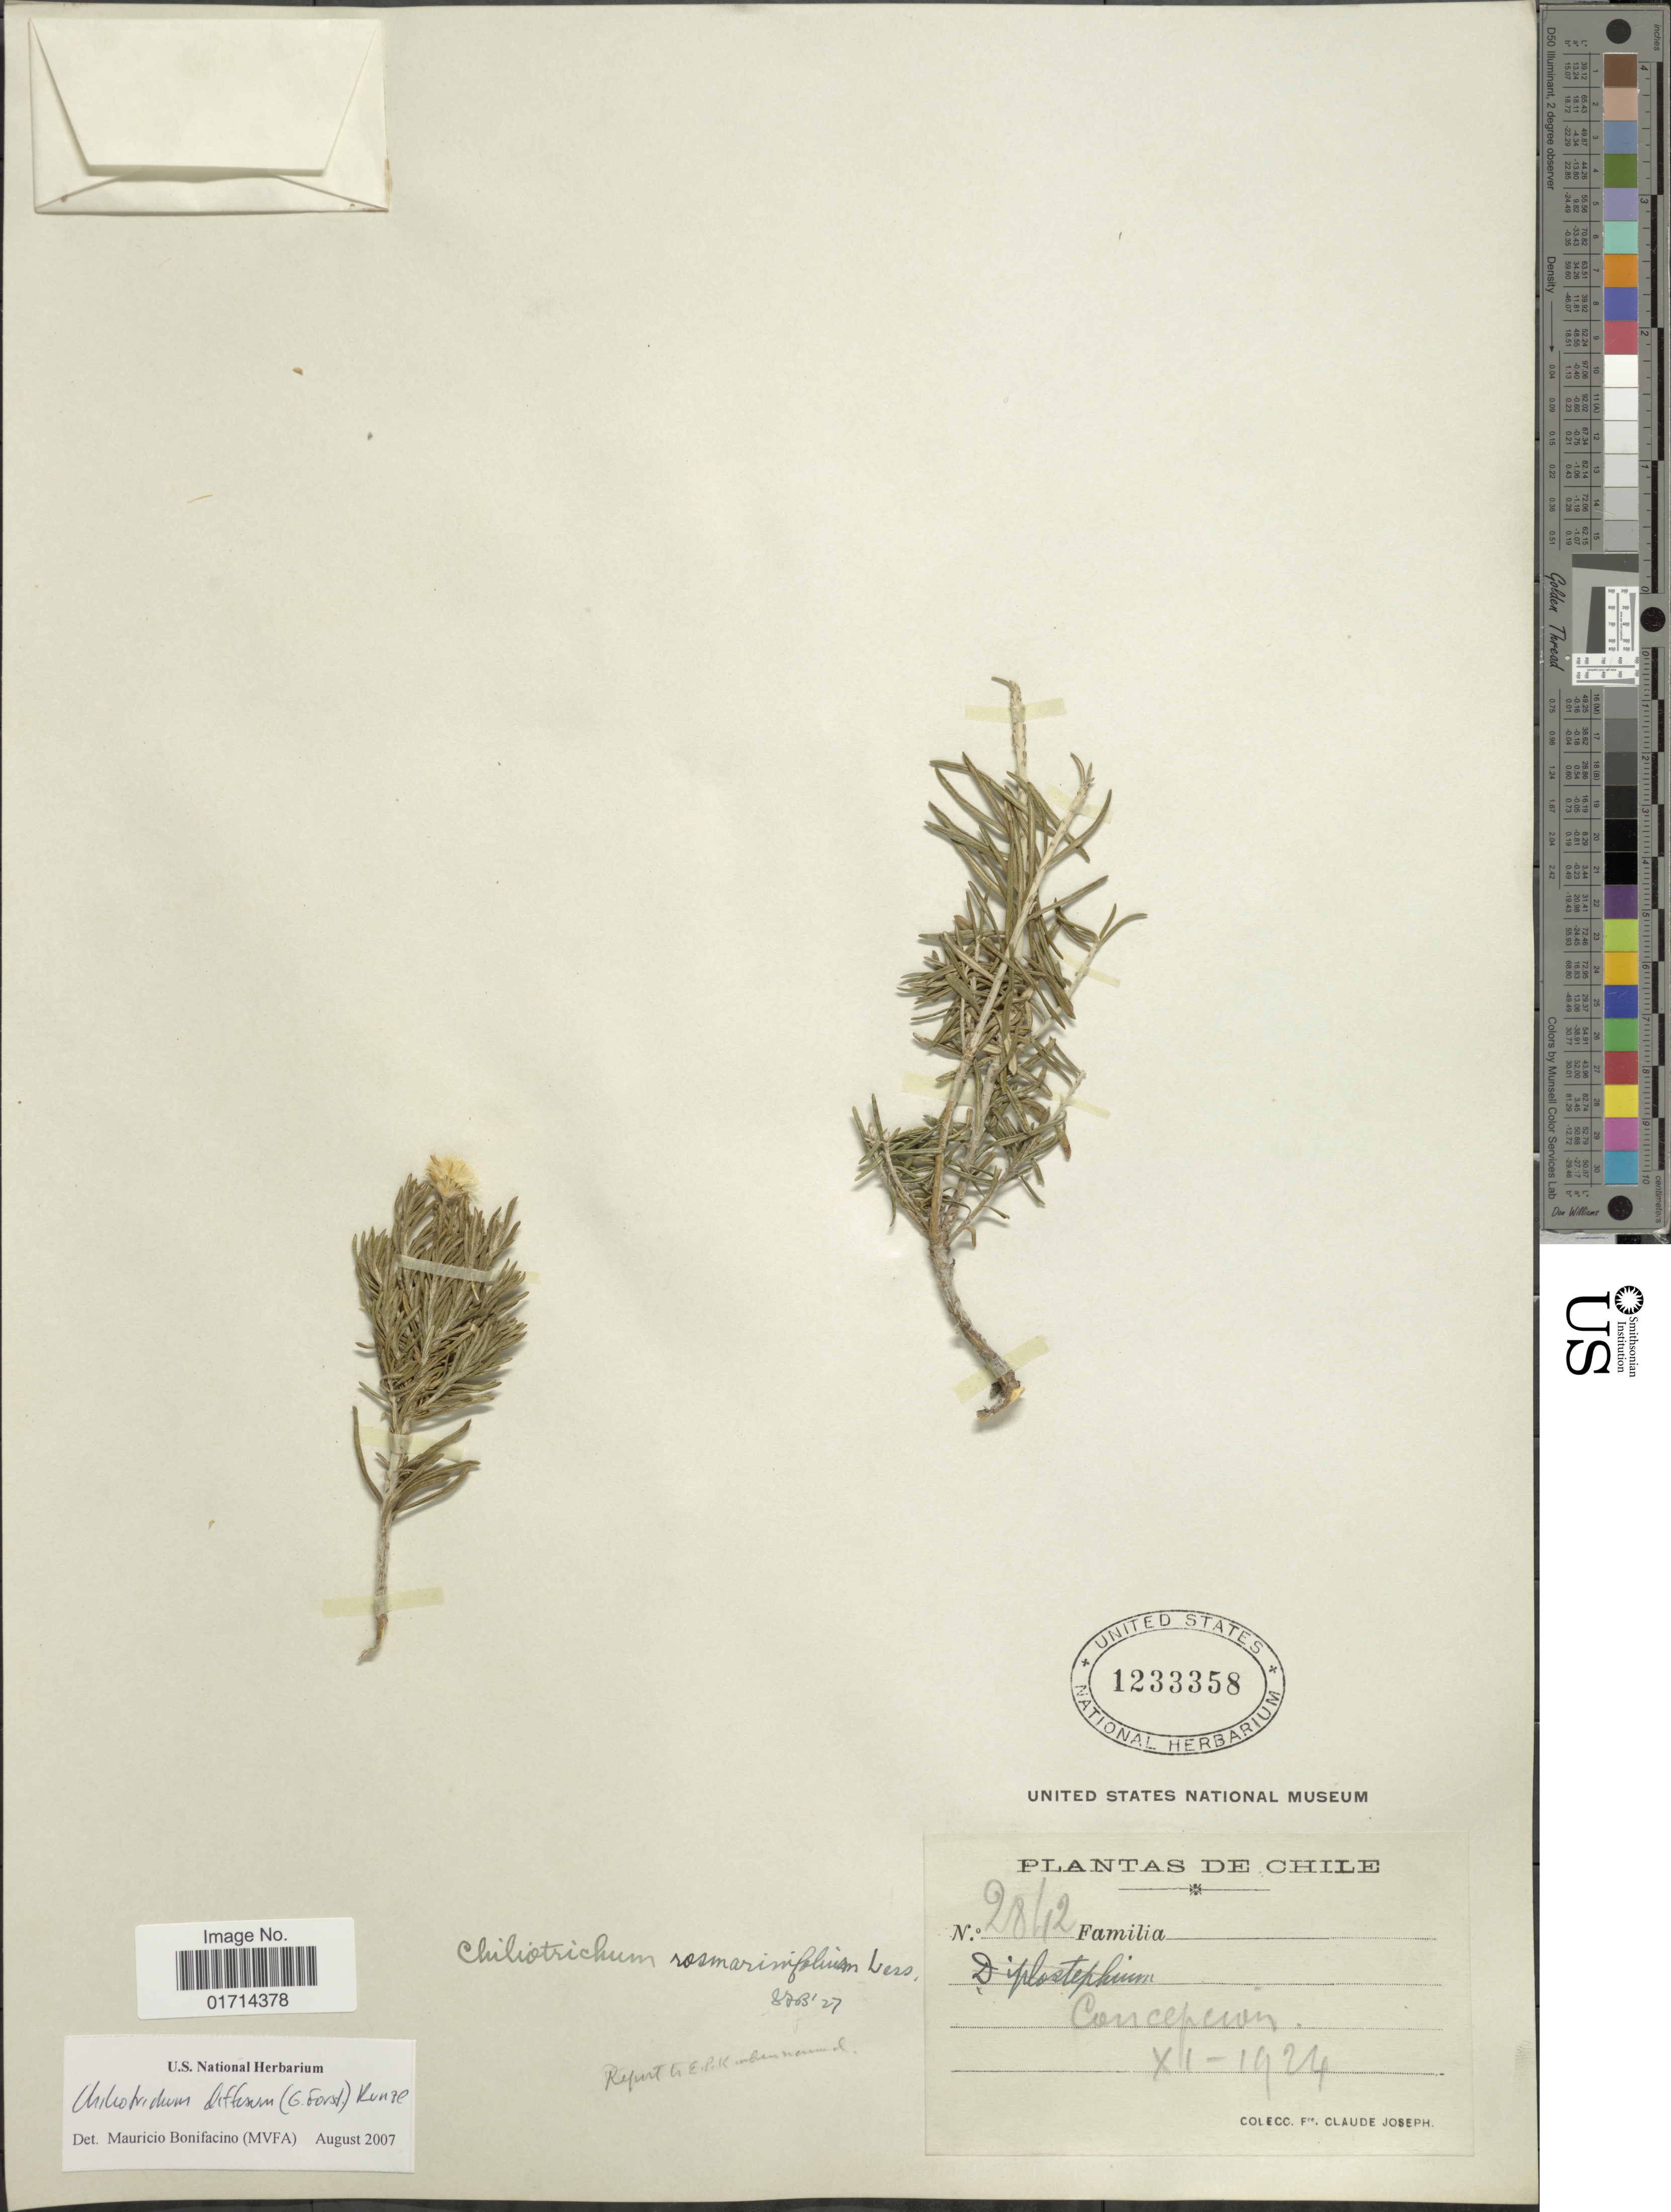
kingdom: Plantae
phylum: Tracheophyta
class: Magnoliopsida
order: Asterales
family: Asteraceae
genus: Chiliotrichum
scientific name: Chiliotrichum rosmarinifolium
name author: Less.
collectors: Bro. Claude-Joseph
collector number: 2842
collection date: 1924-11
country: Chile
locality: Concepcion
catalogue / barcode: US 1233358